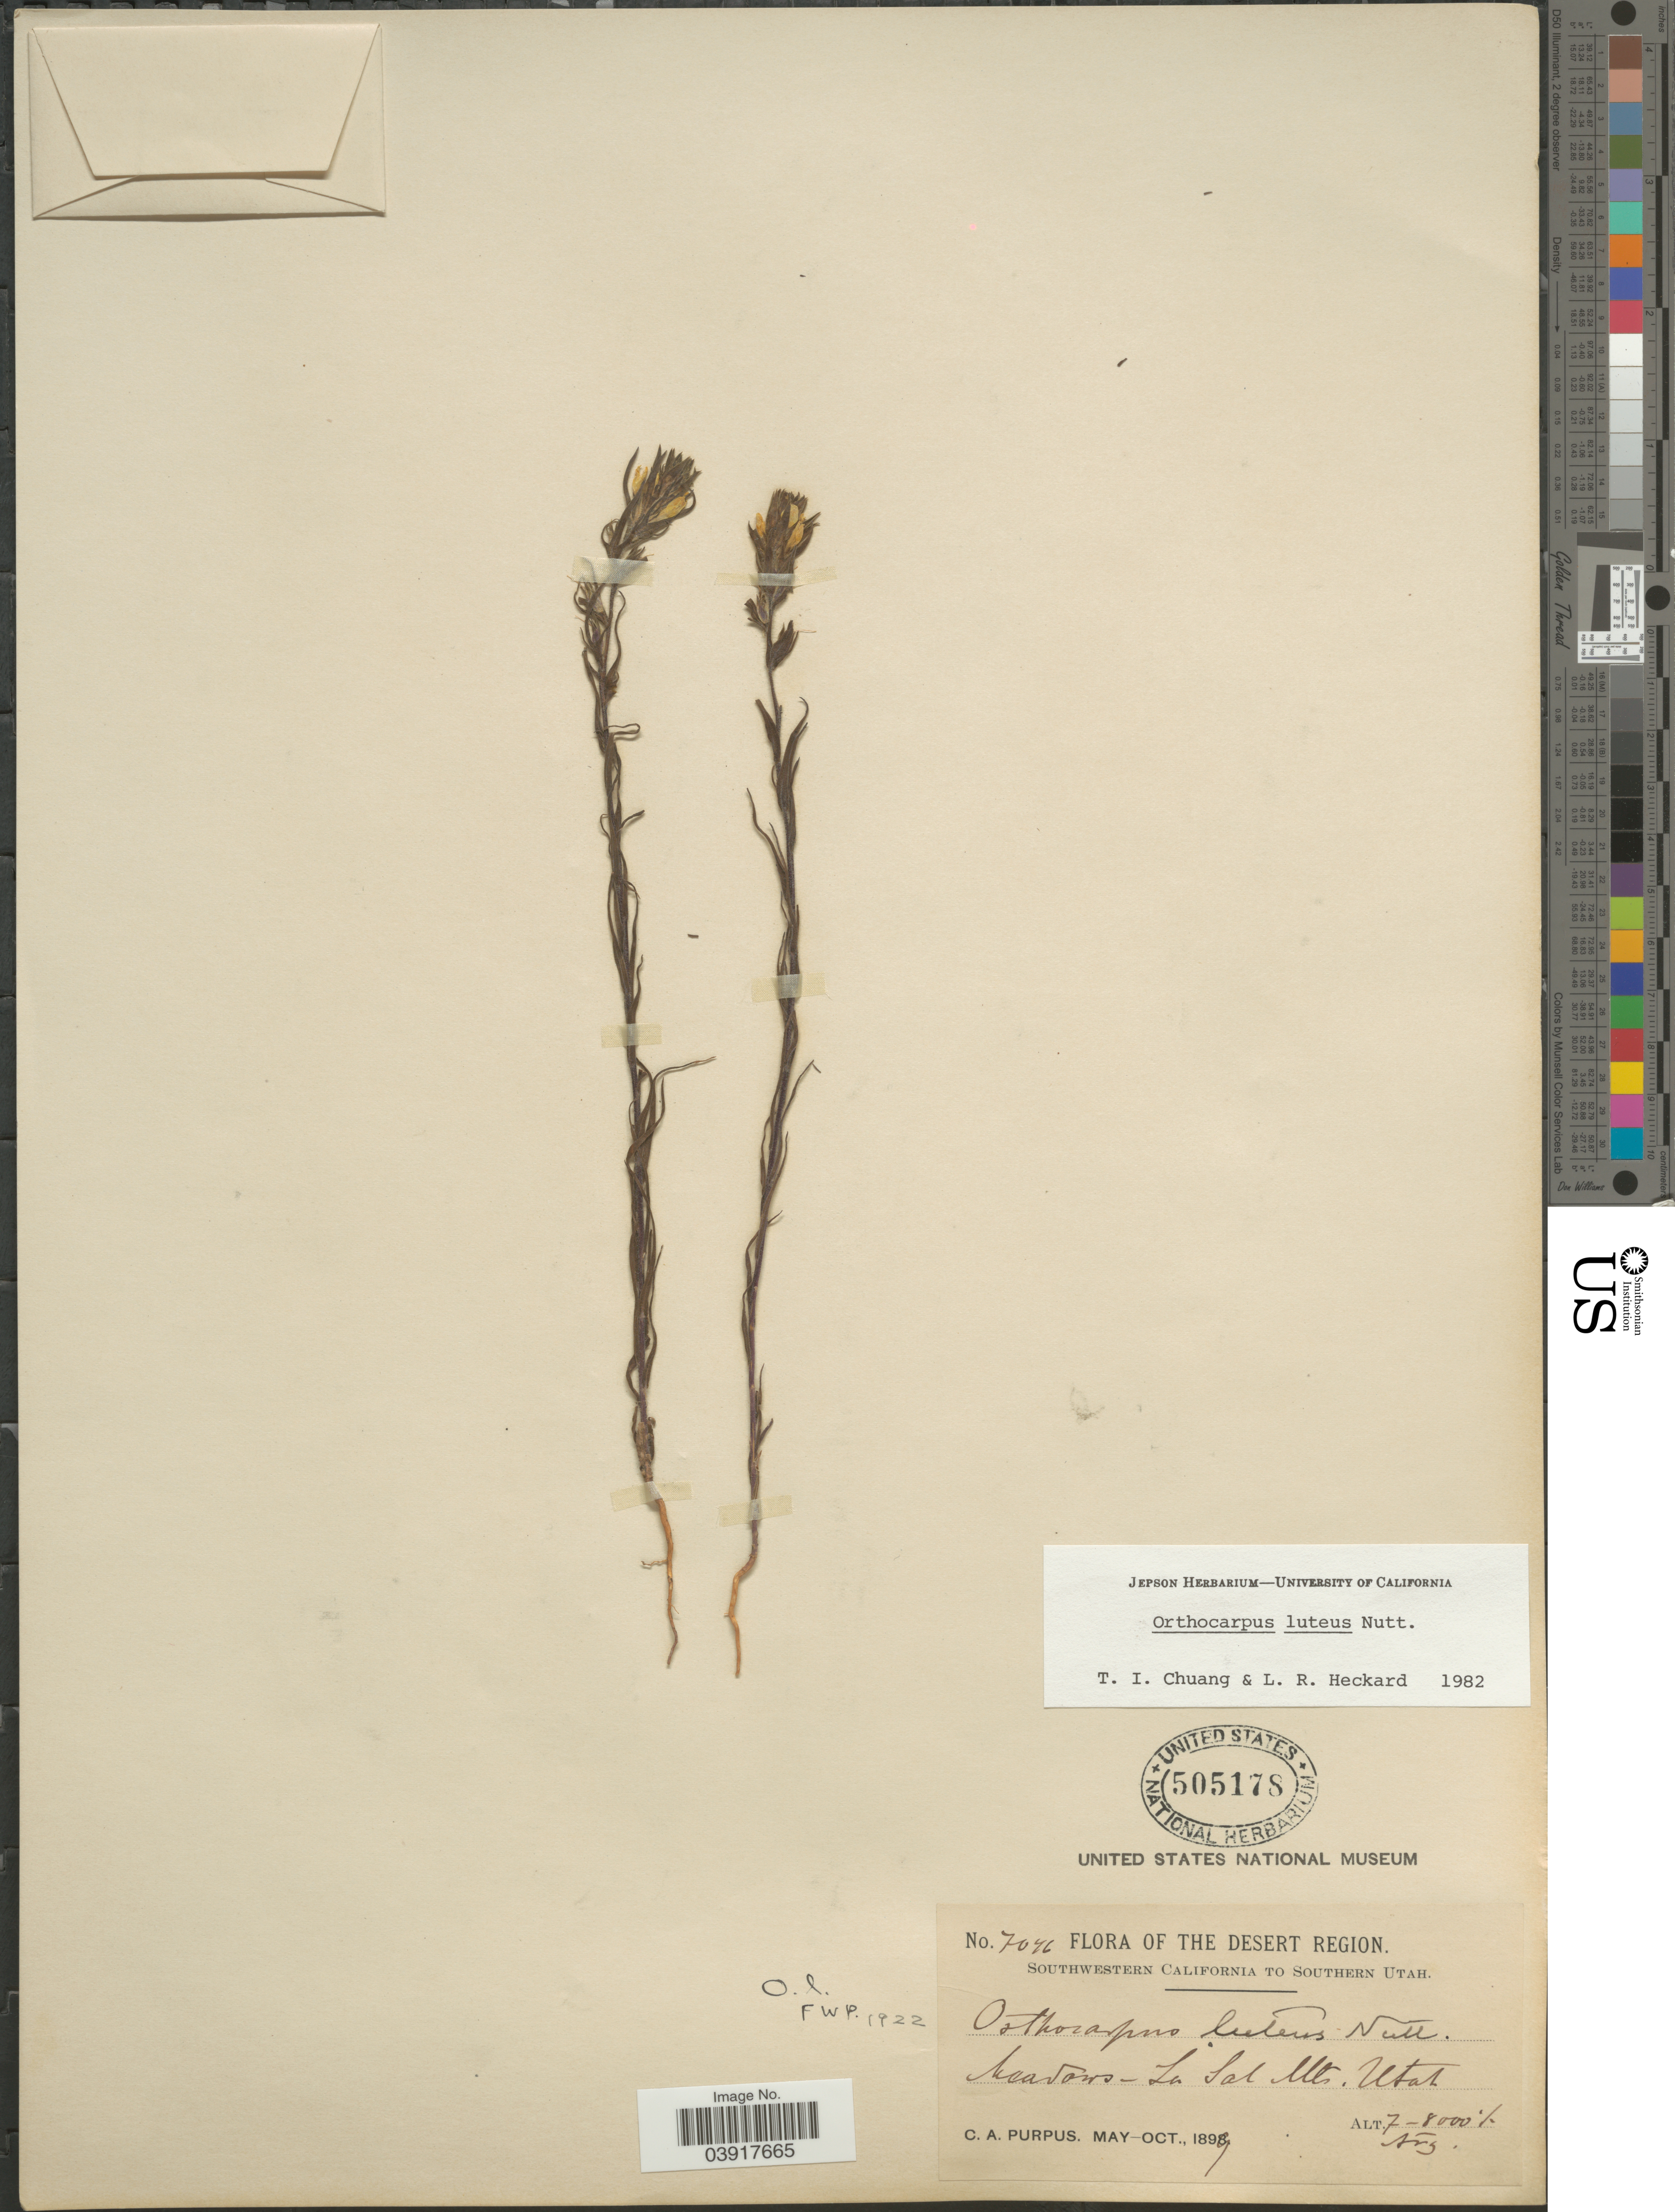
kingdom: Plantae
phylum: Tracheophyta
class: Magnoliopsida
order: Lamiales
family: Orobanchaceae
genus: Orthocarpus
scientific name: Orthocarpus luteus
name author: Nutt.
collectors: C. A. Purpus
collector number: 7076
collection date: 1899-05/1899-10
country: United States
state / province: Utah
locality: The Desert Region. Southwestern California to Southern Utah. Meadows- La Sal Mts.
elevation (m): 2134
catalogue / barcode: US 505178